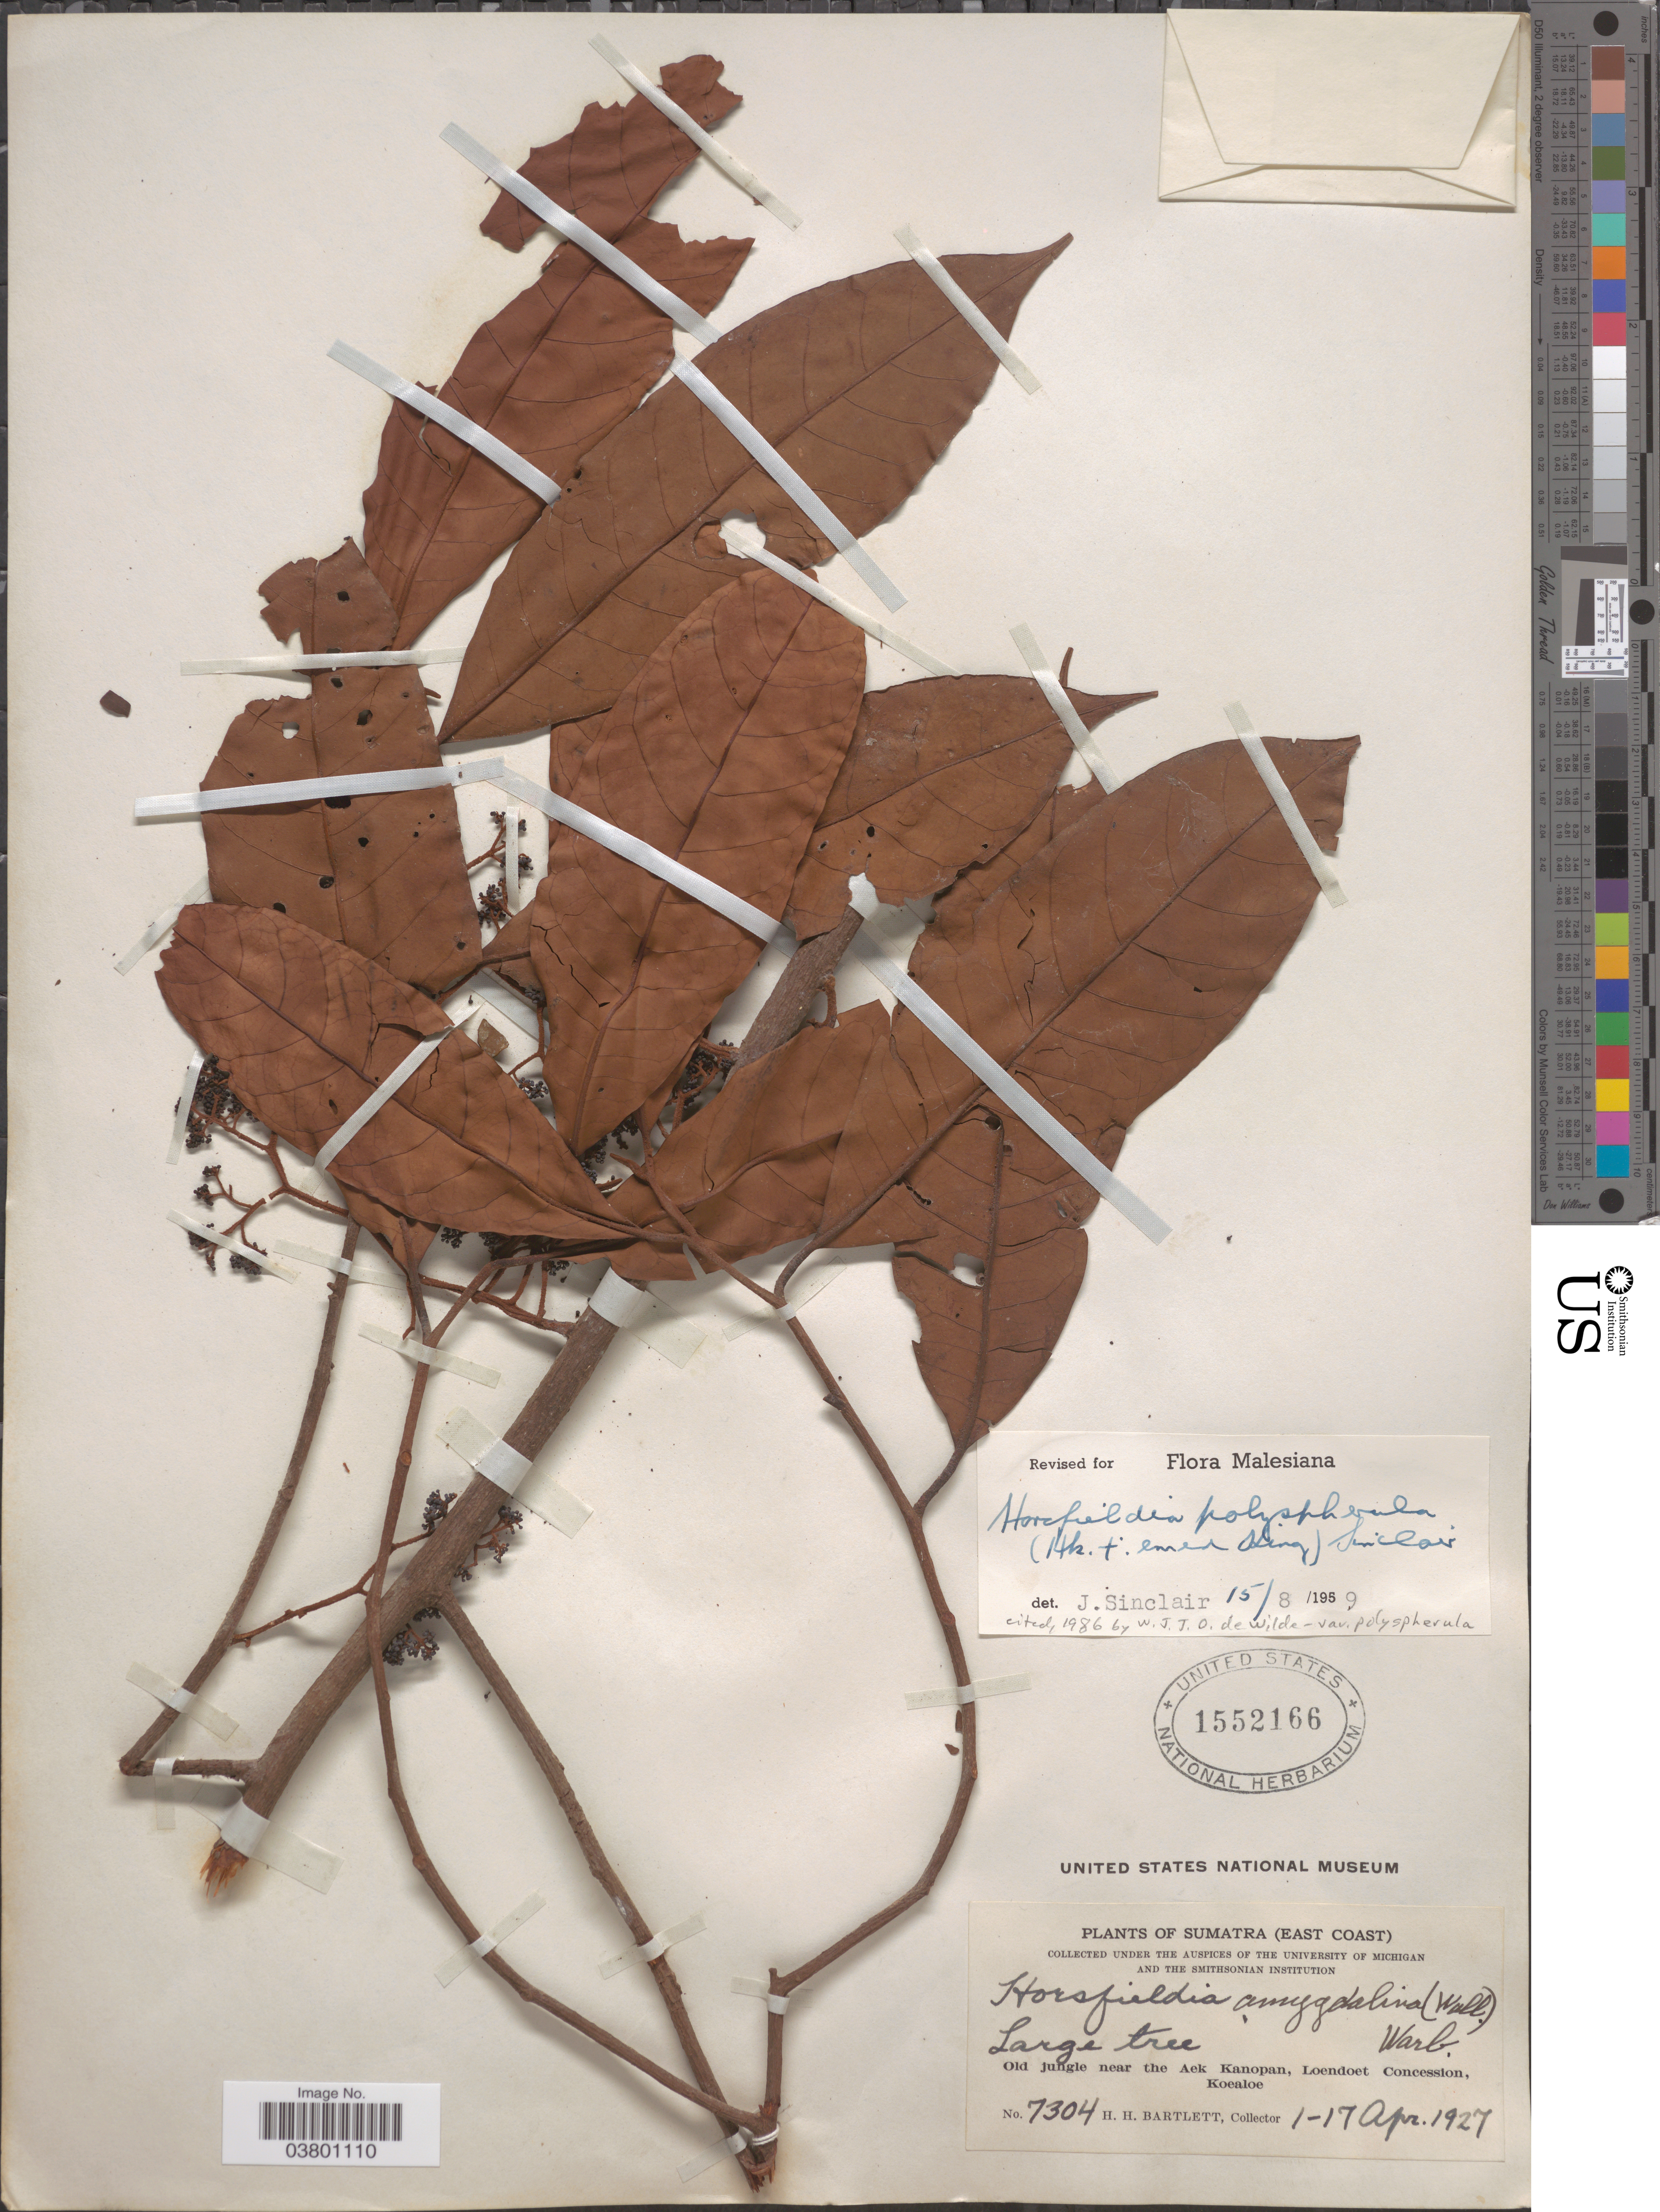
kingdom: Plantae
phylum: Tracheophyta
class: Magnoliopsida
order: Magnoliales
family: Myristicaceae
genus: Horsfieldia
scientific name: Horsfieldia polyspherula var. polyspherula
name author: J. Sinclair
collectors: H. H. Bartlett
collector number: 7304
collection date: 1927-04-01/1927-04-17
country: Indonesia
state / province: Sumatra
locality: East Coast. Old jungle near the Aek Kanopan, Loendoet Concession, Koealoe.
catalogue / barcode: US 1552166